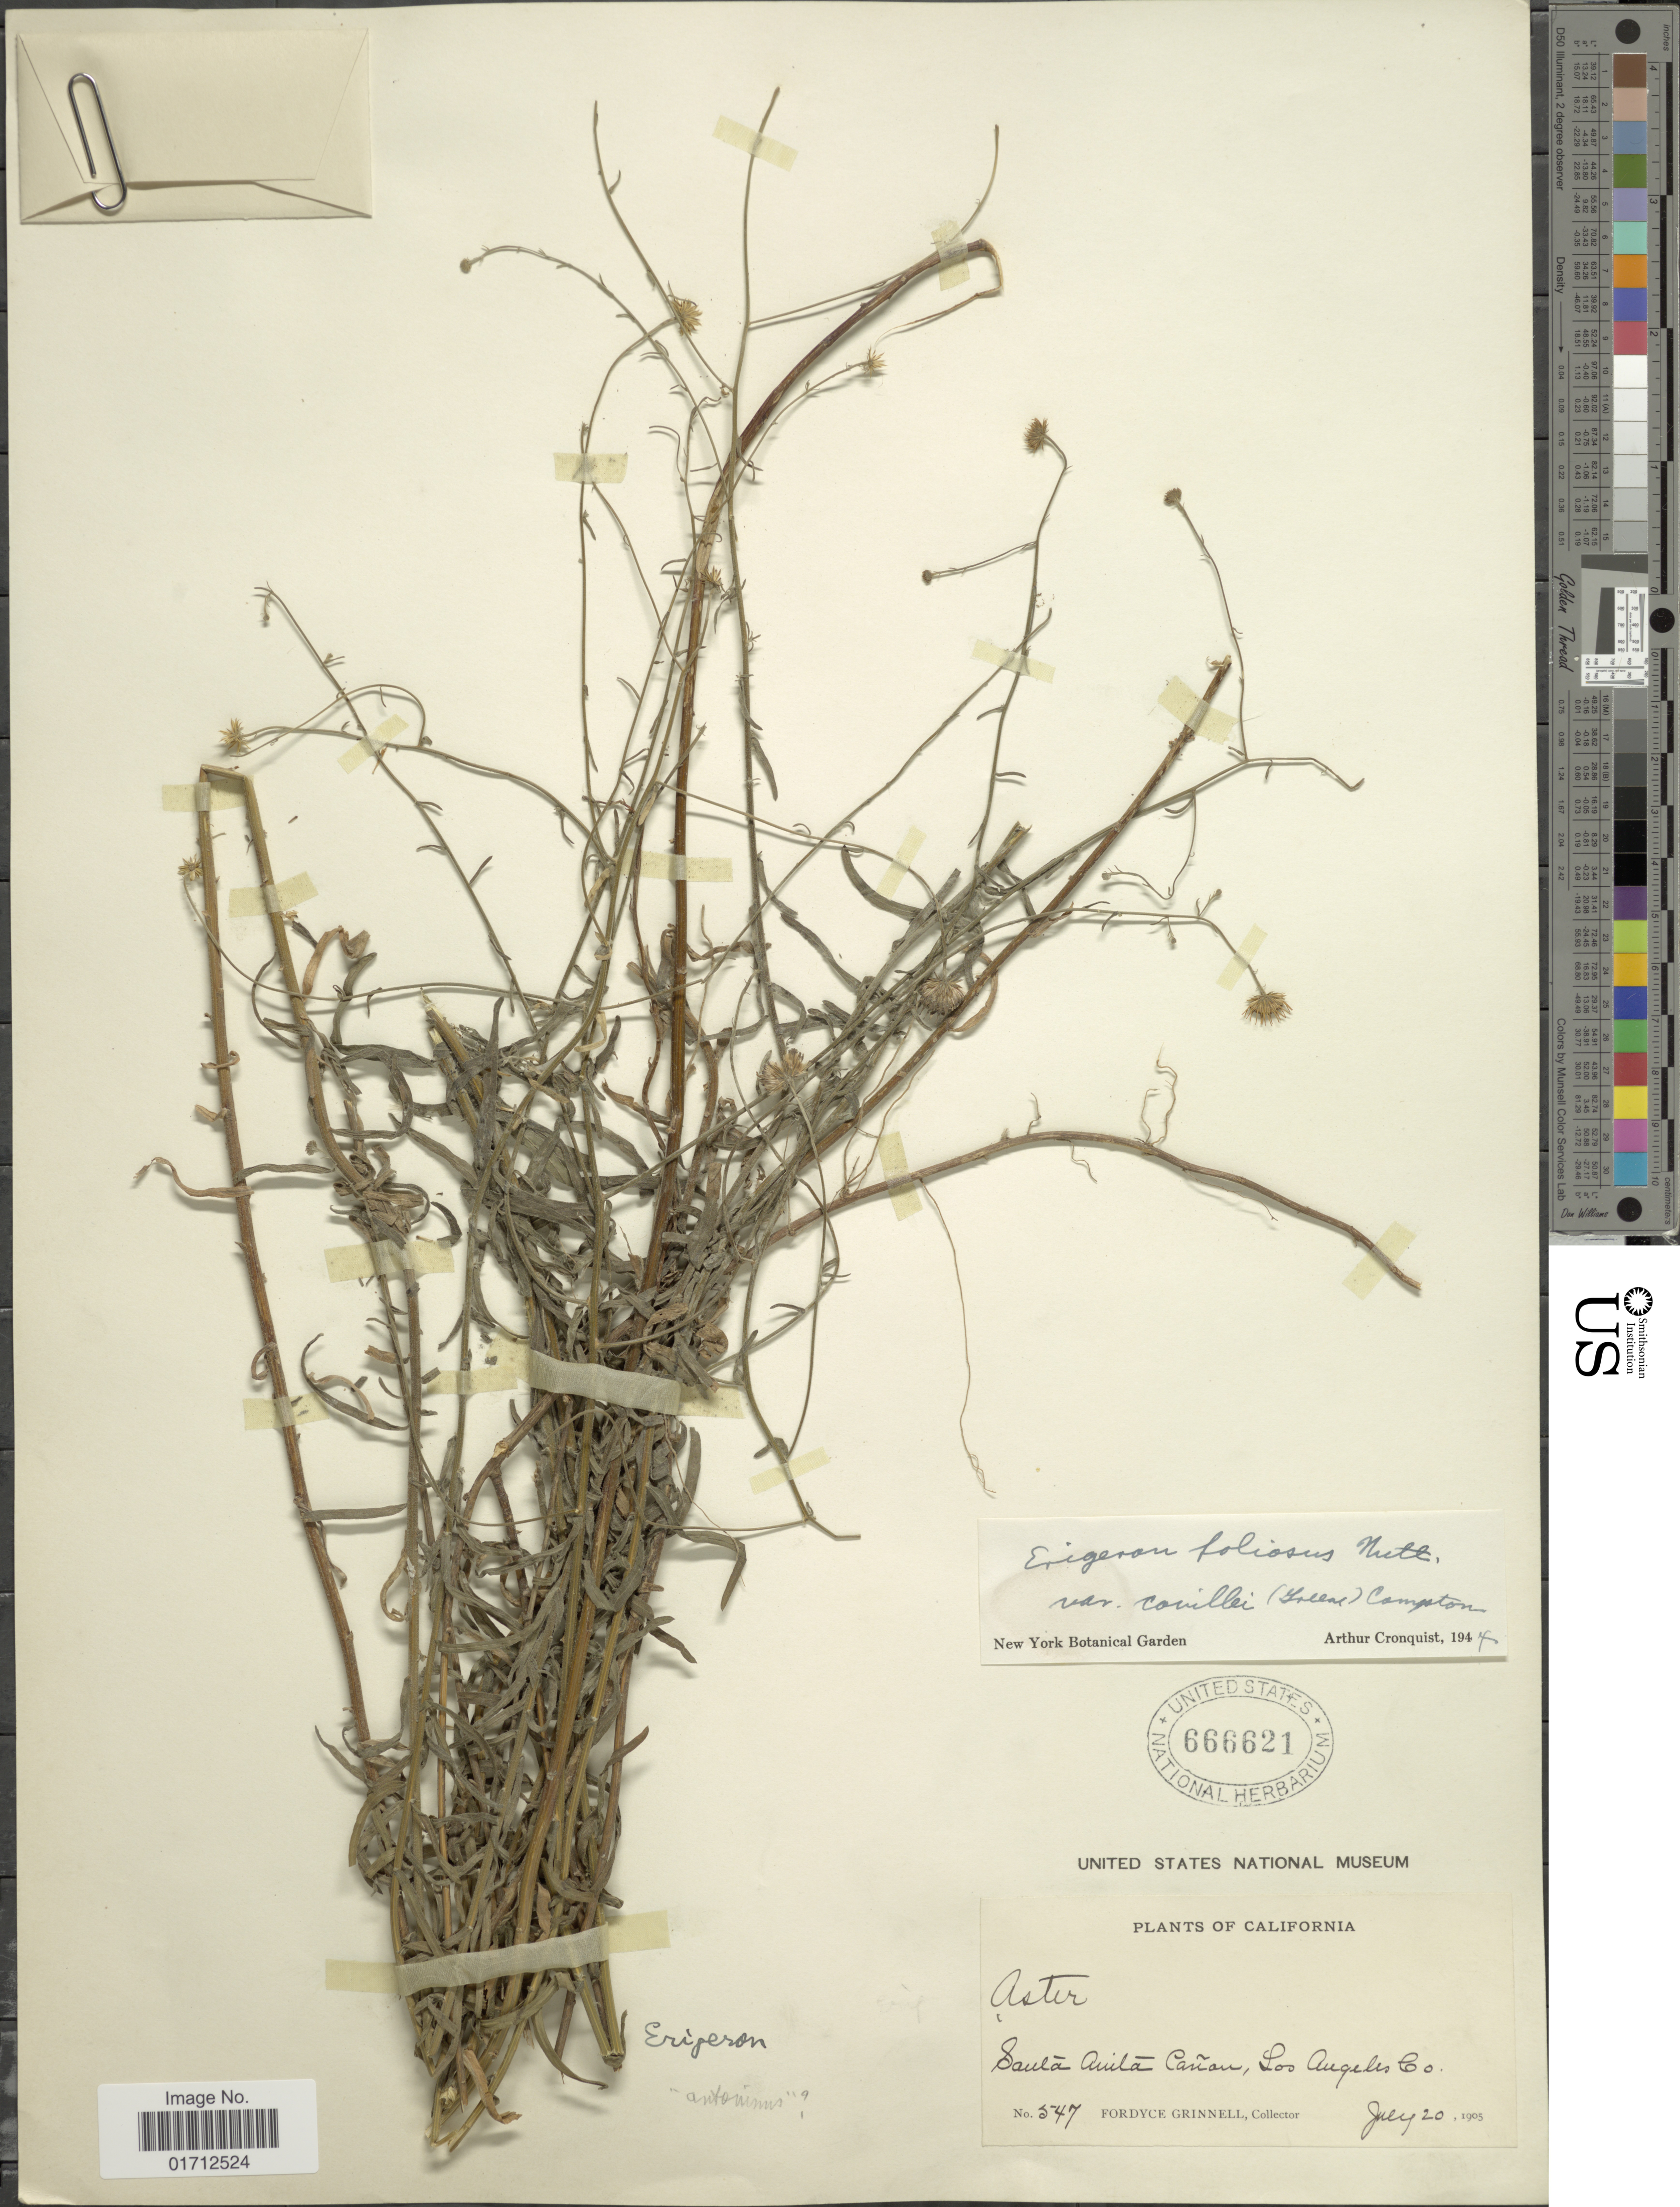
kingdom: Plantae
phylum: Tracheophyta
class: Magnoliopsida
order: Asterales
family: Asteraceae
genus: Erigeron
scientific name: Erigeron foliosus var. covillei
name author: Nutt.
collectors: F. Grinnell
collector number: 547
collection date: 1905-07-20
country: United States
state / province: California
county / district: Los Angeles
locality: Santa Auila Cañon, Los Angeles Co.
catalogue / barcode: US 666621